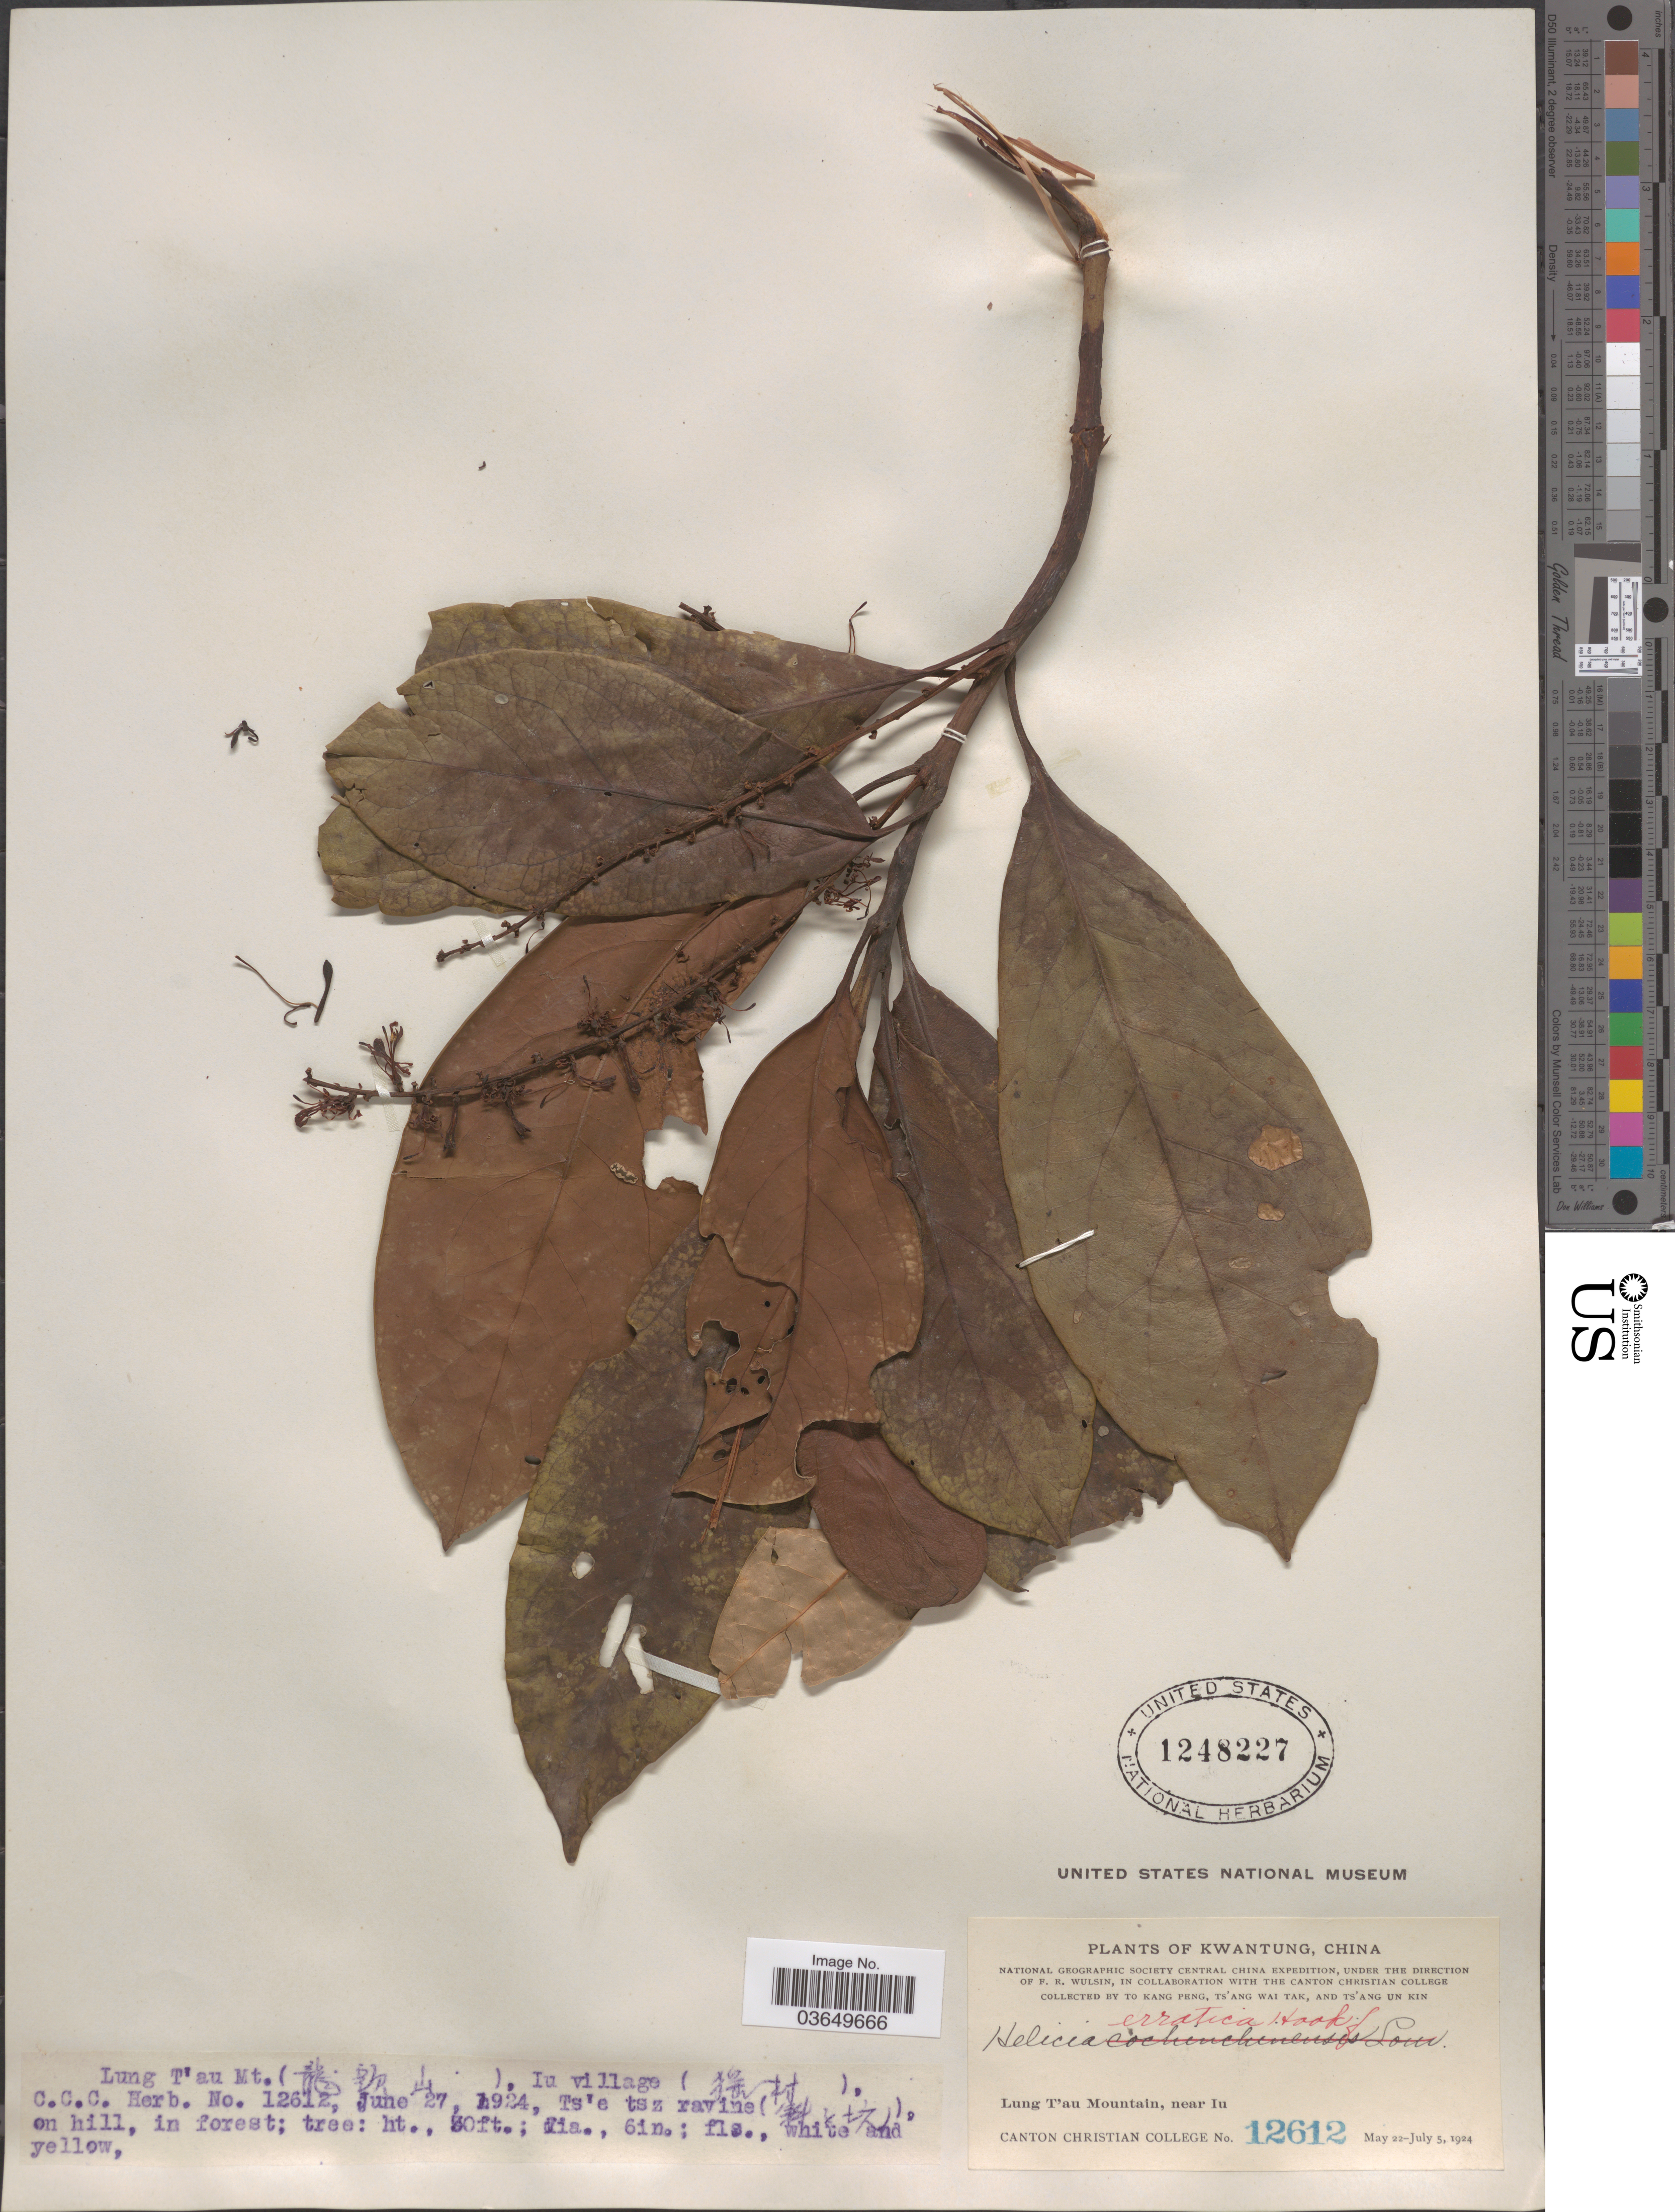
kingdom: Plantae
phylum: Tracheophyta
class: Magnoliopsida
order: Proteales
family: Proteaceae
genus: Helicia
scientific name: Helicia erratica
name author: Hook. f.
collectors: To Kang P'eng, W. T. Tsang & U. K. Tsang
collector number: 12612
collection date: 1924-06-27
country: China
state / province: Guangdong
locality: Kwantung. Lung T'au Mountain, near Iu. (X), Iu village (X), Ts'e tsz ravine (X).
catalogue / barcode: US 1248227